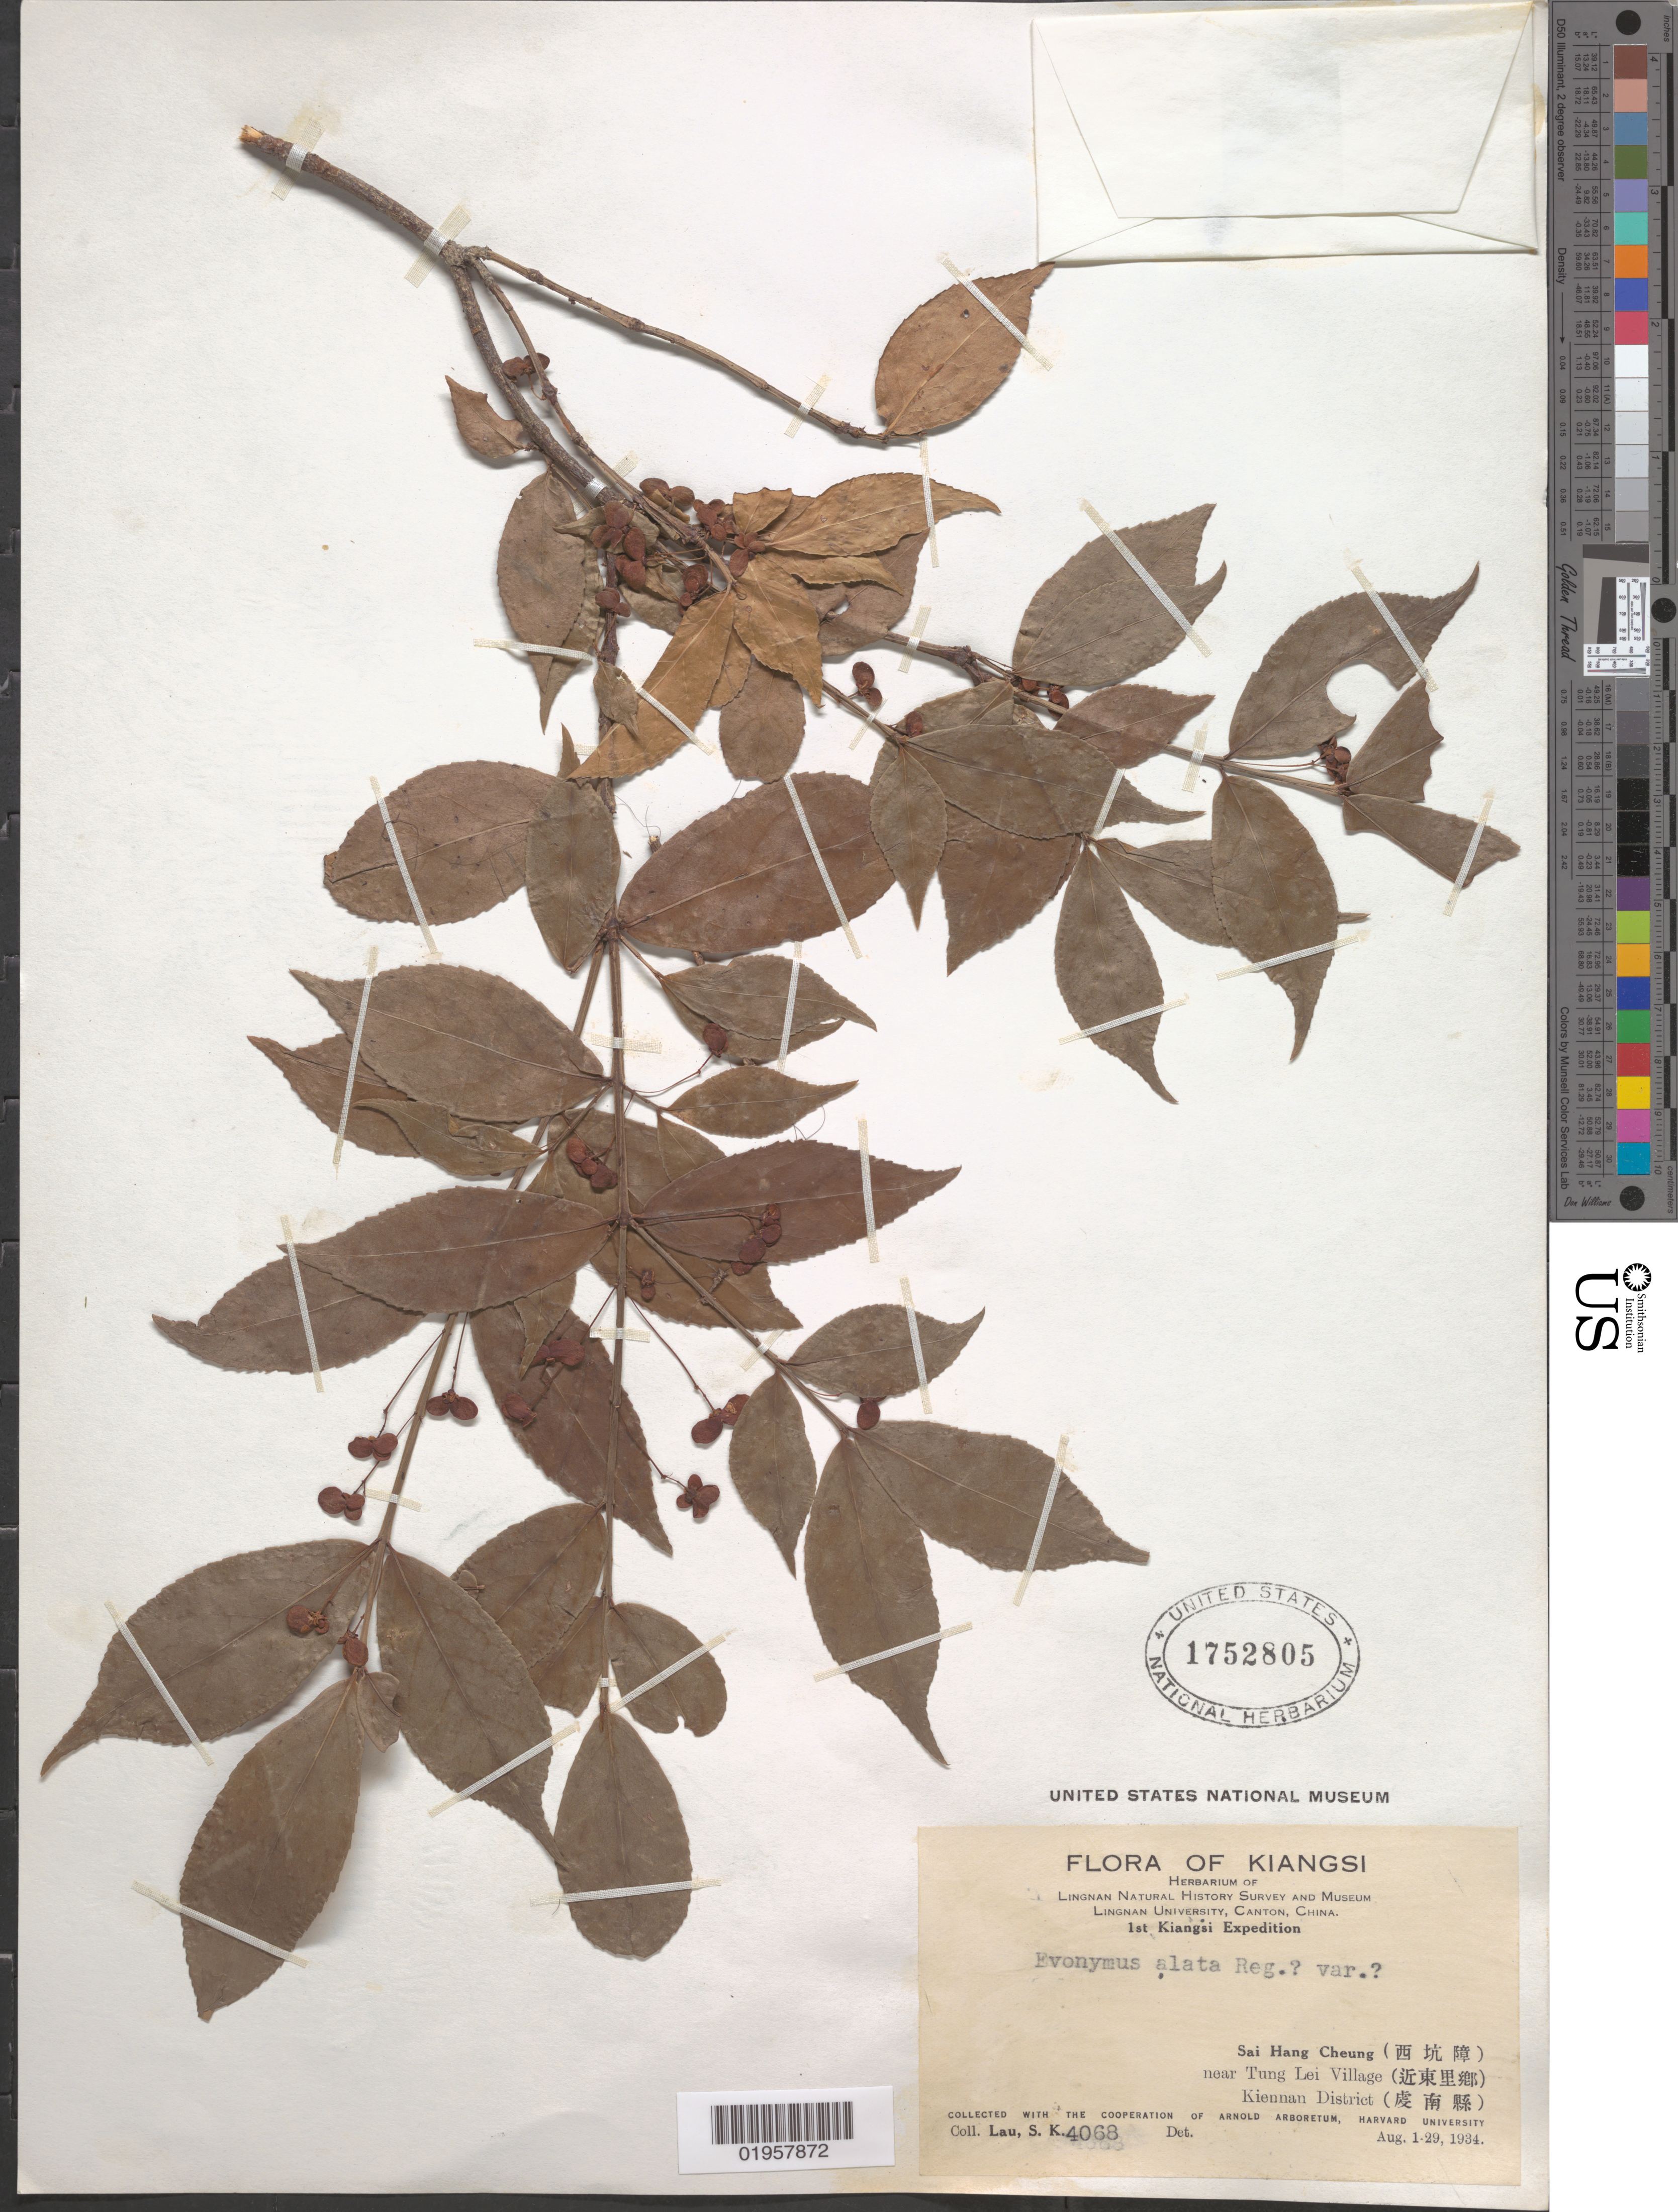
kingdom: Plantae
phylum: Tracheophyta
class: Magnoliopsida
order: Celastrales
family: Celastraceae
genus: Euonymus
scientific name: Euonymus alatus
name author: (Thunb.) Siebold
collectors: S. K. Lau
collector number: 4068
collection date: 1934-08-01/1934-08-29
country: China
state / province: Jiangxi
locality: Kiangsi [Jiangxi], Sai Hang Cheung, near tung Lei Village, Kiennan District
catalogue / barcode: US 1752805